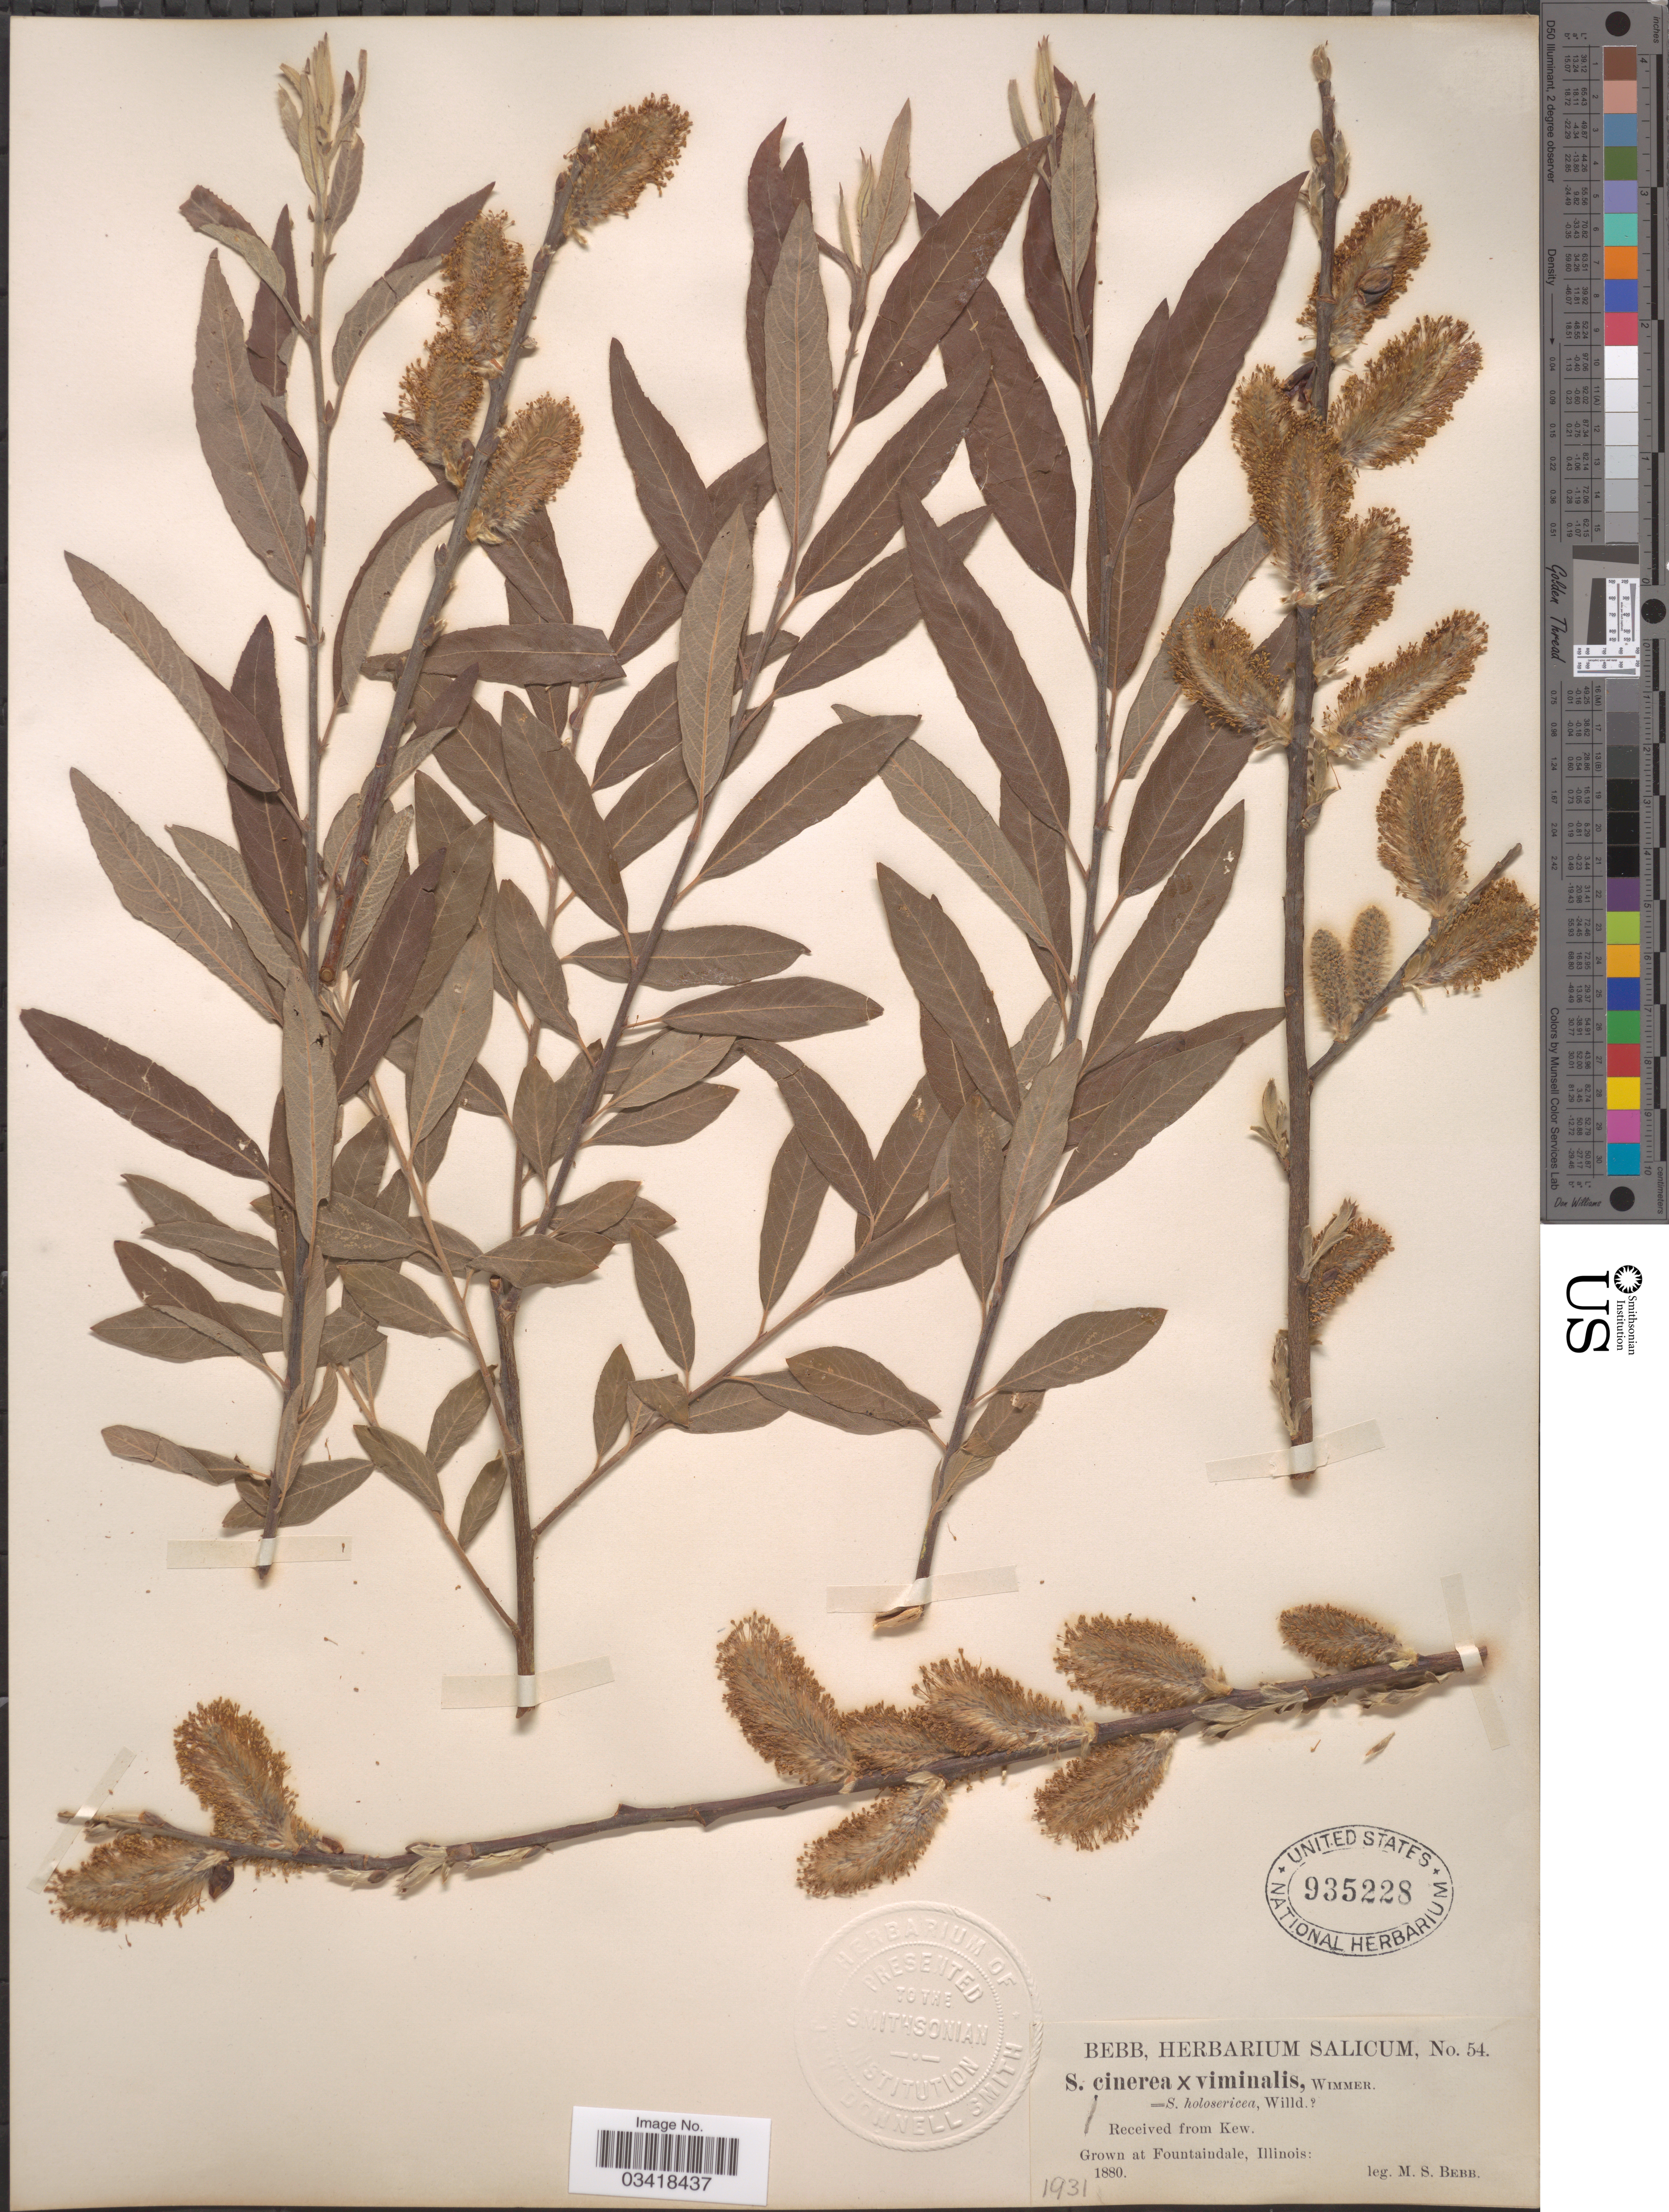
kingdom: Plantae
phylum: Tracheophyta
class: Magnoliopsida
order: Malpighiales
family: Salicaceae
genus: Salix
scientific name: Salix cinerea x S. viminalis L.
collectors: M. Bebb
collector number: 54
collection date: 1880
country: United States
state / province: Illinois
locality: Fountaindale.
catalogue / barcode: US 935228